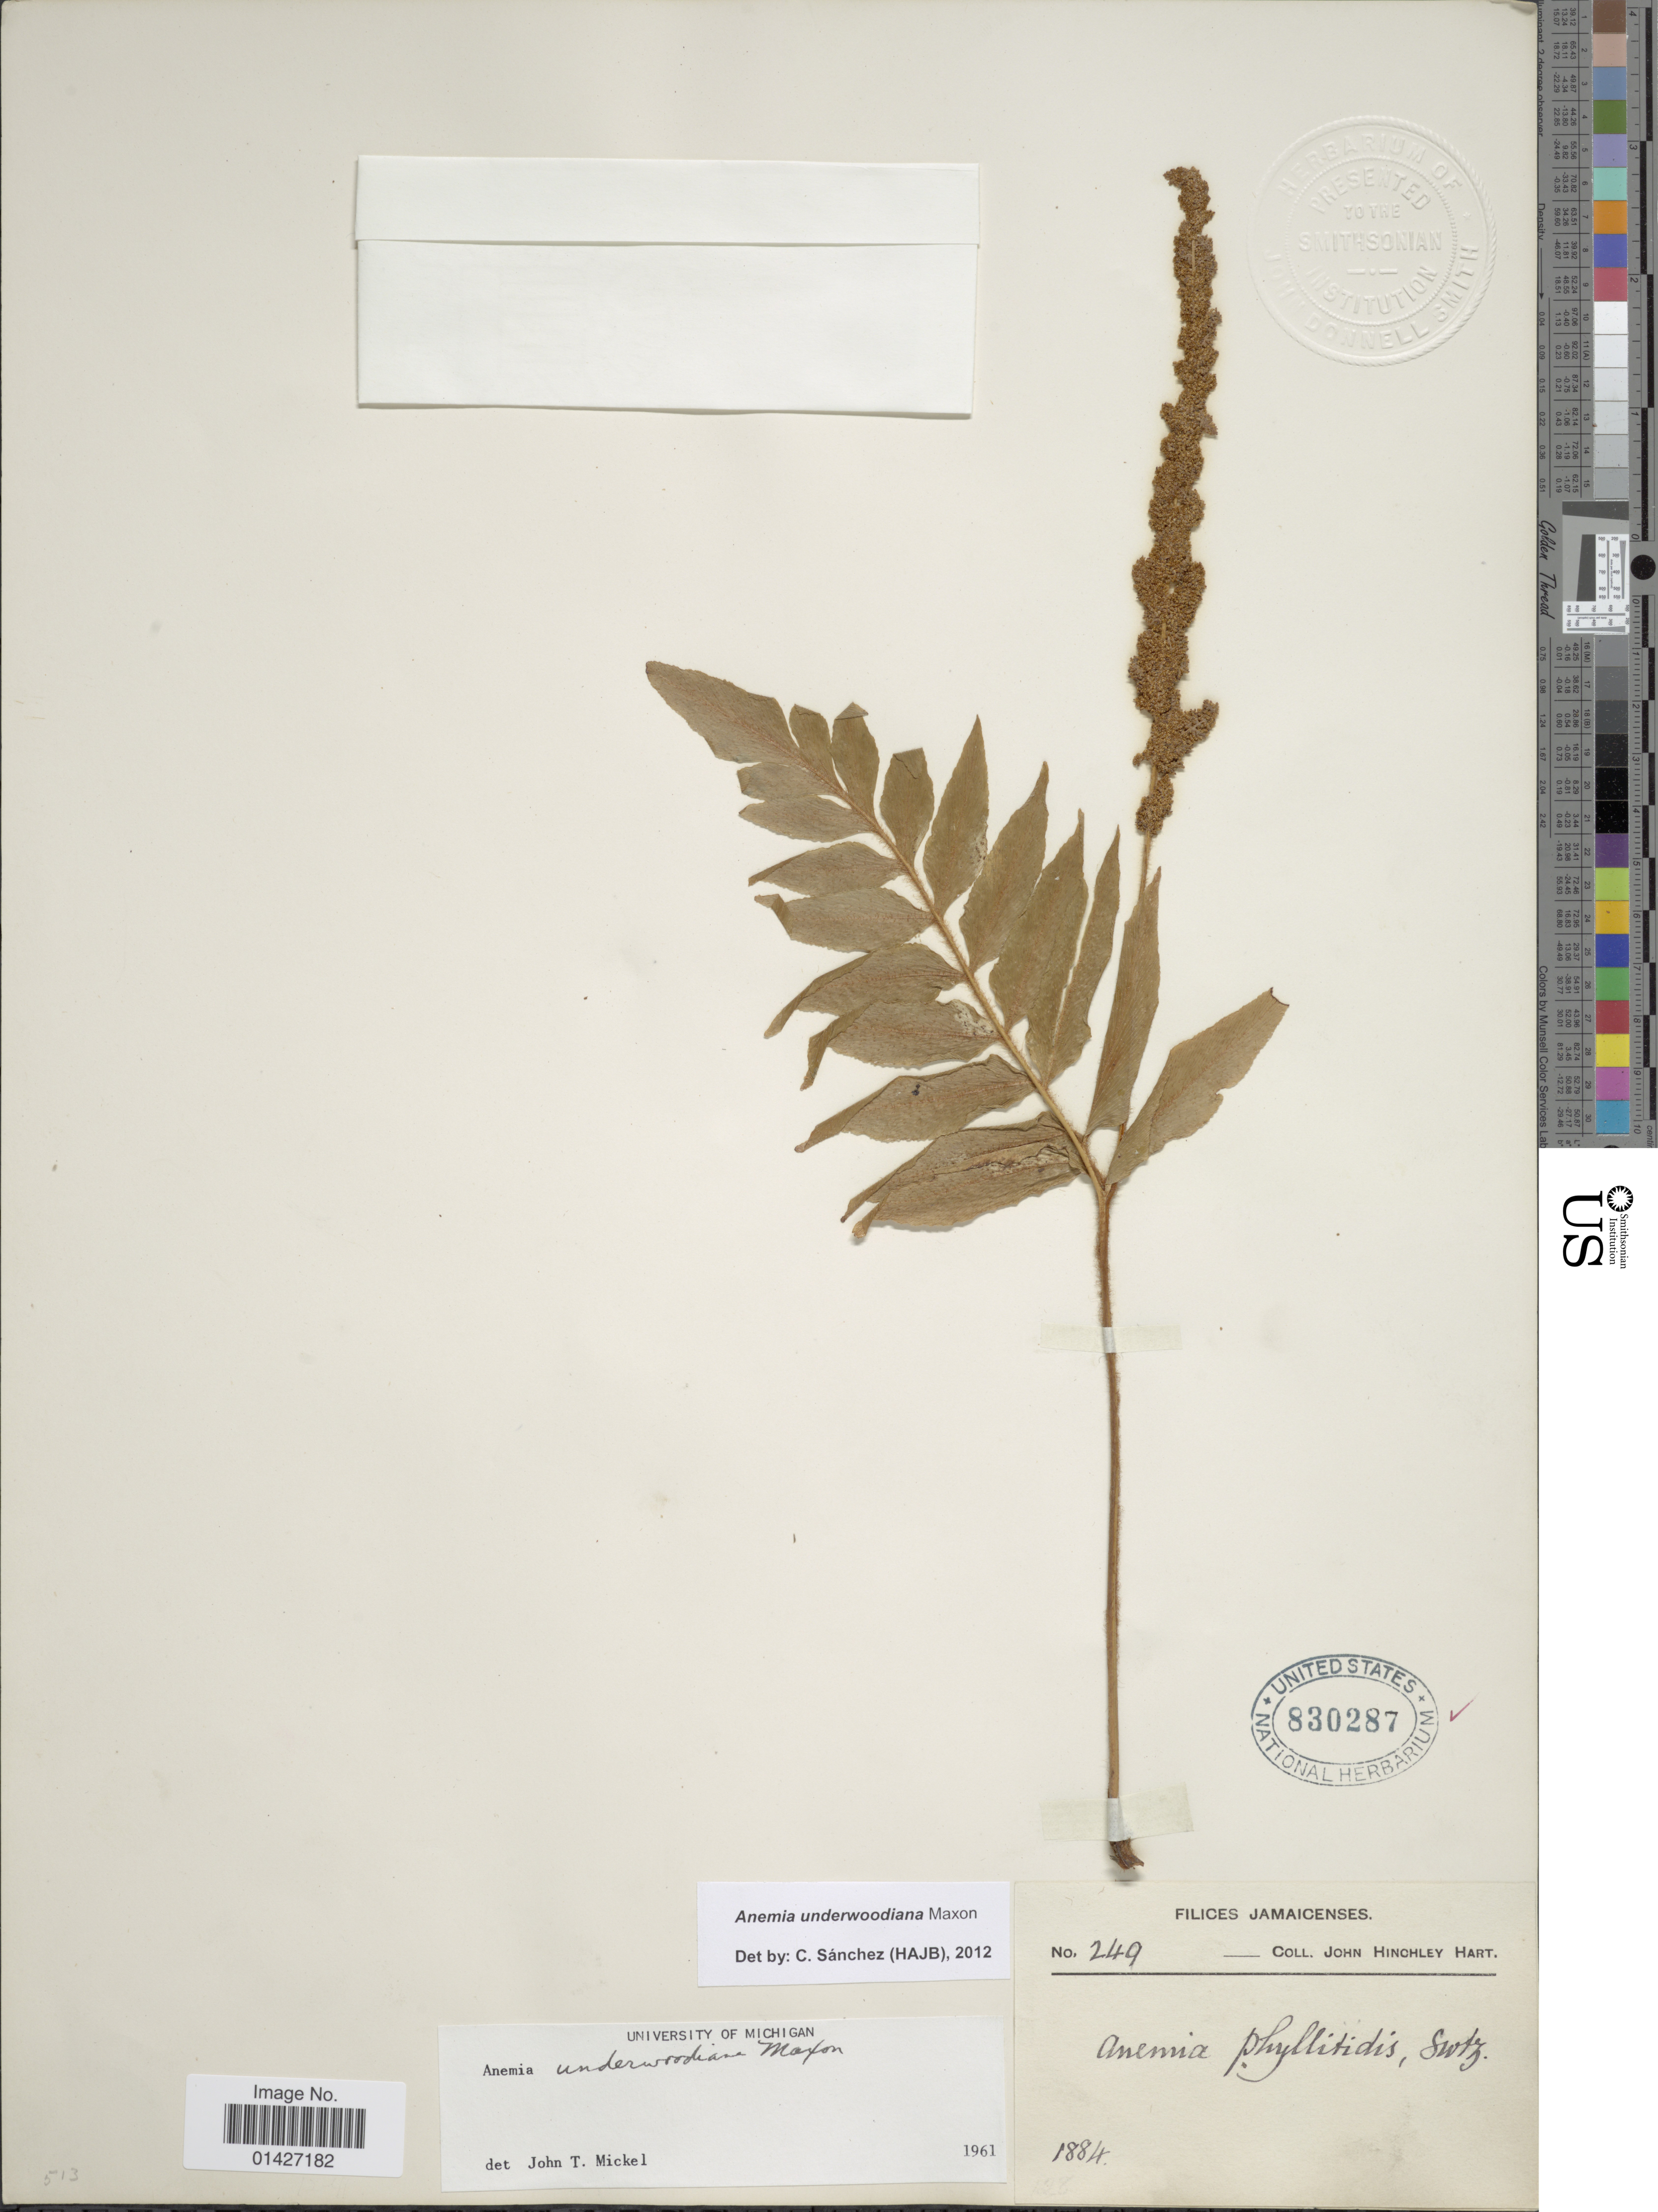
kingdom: Plantae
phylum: Tracheophyta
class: Polypodiopsida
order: Schizaeales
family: Anemiaceae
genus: Anemia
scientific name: Anemia underwoodiana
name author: Maxon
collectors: J. H. Hart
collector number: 249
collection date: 1884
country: Jamaica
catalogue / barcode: US 830287